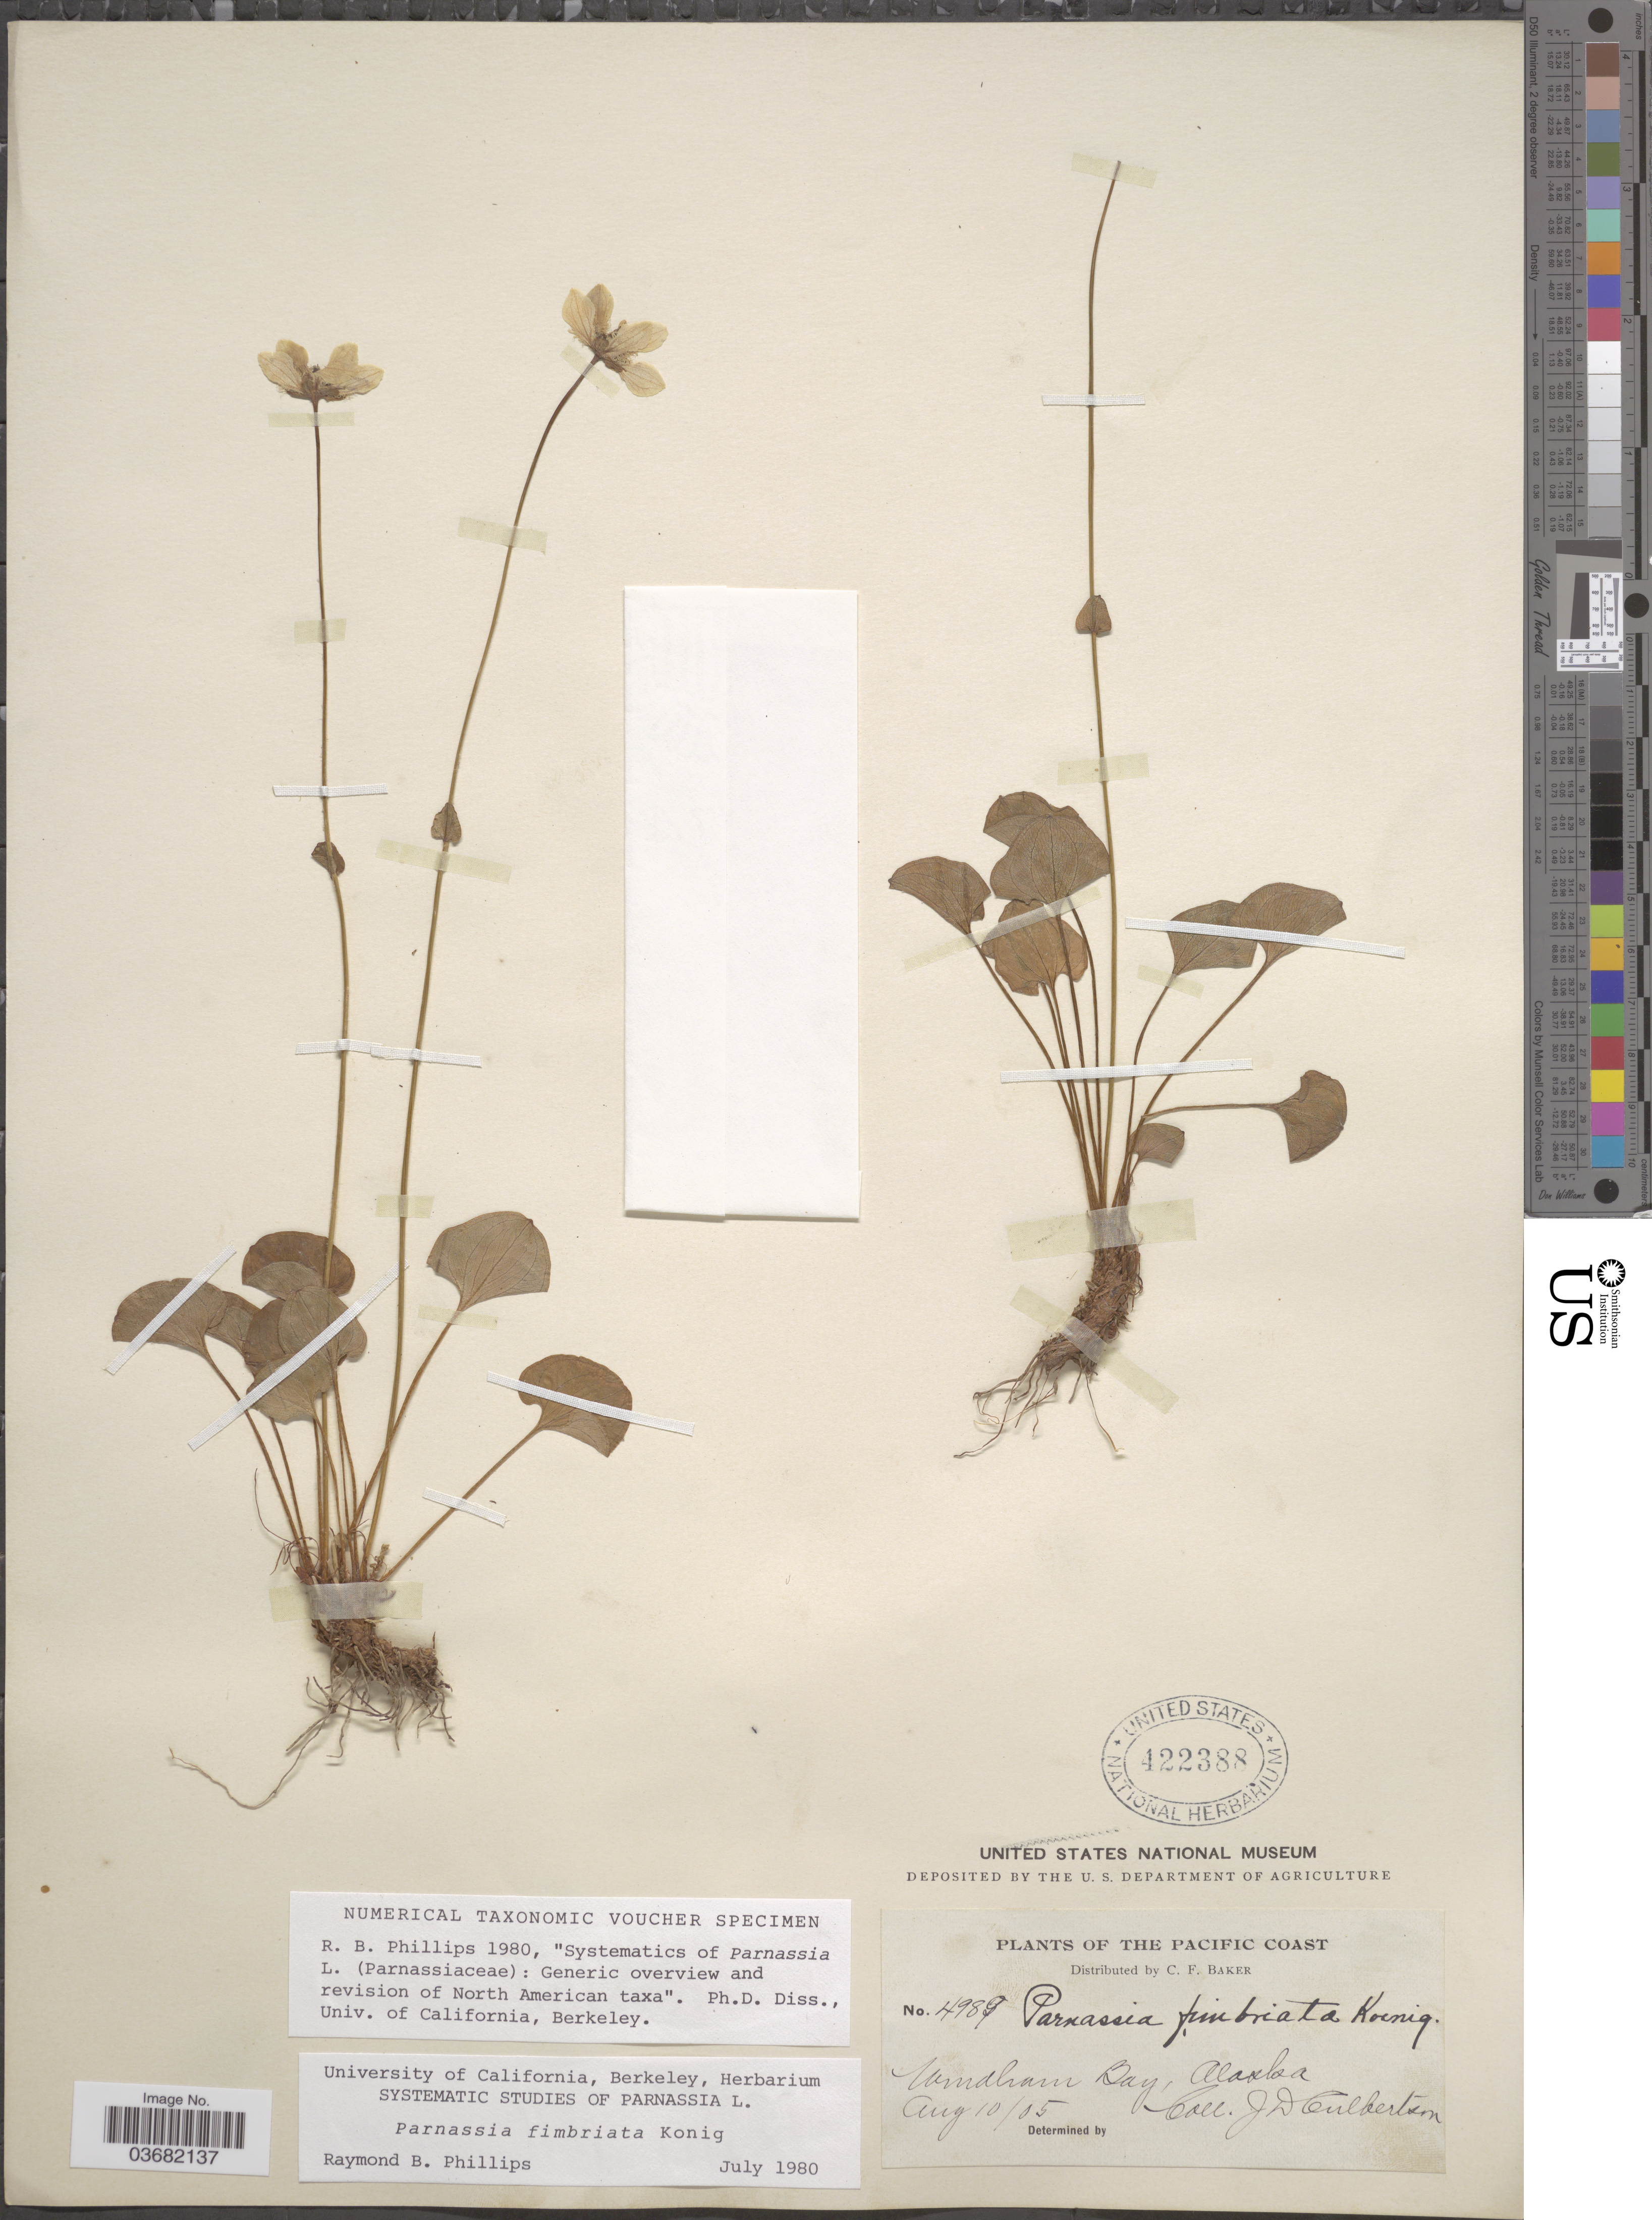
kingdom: Plantae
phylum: Tracheophyta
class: Magnoliopsida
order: Celastrales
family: Parnassiaceae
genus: Parnassia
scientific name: Parnassia fimbriata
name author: K.D. Koenig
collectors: J. Culbertson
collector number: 4989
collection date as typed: Transcribed d/m/y: 10/8/5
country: United States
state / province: Alaska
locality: The Pacific Coast. Windham Bay.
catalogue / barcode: US 422388